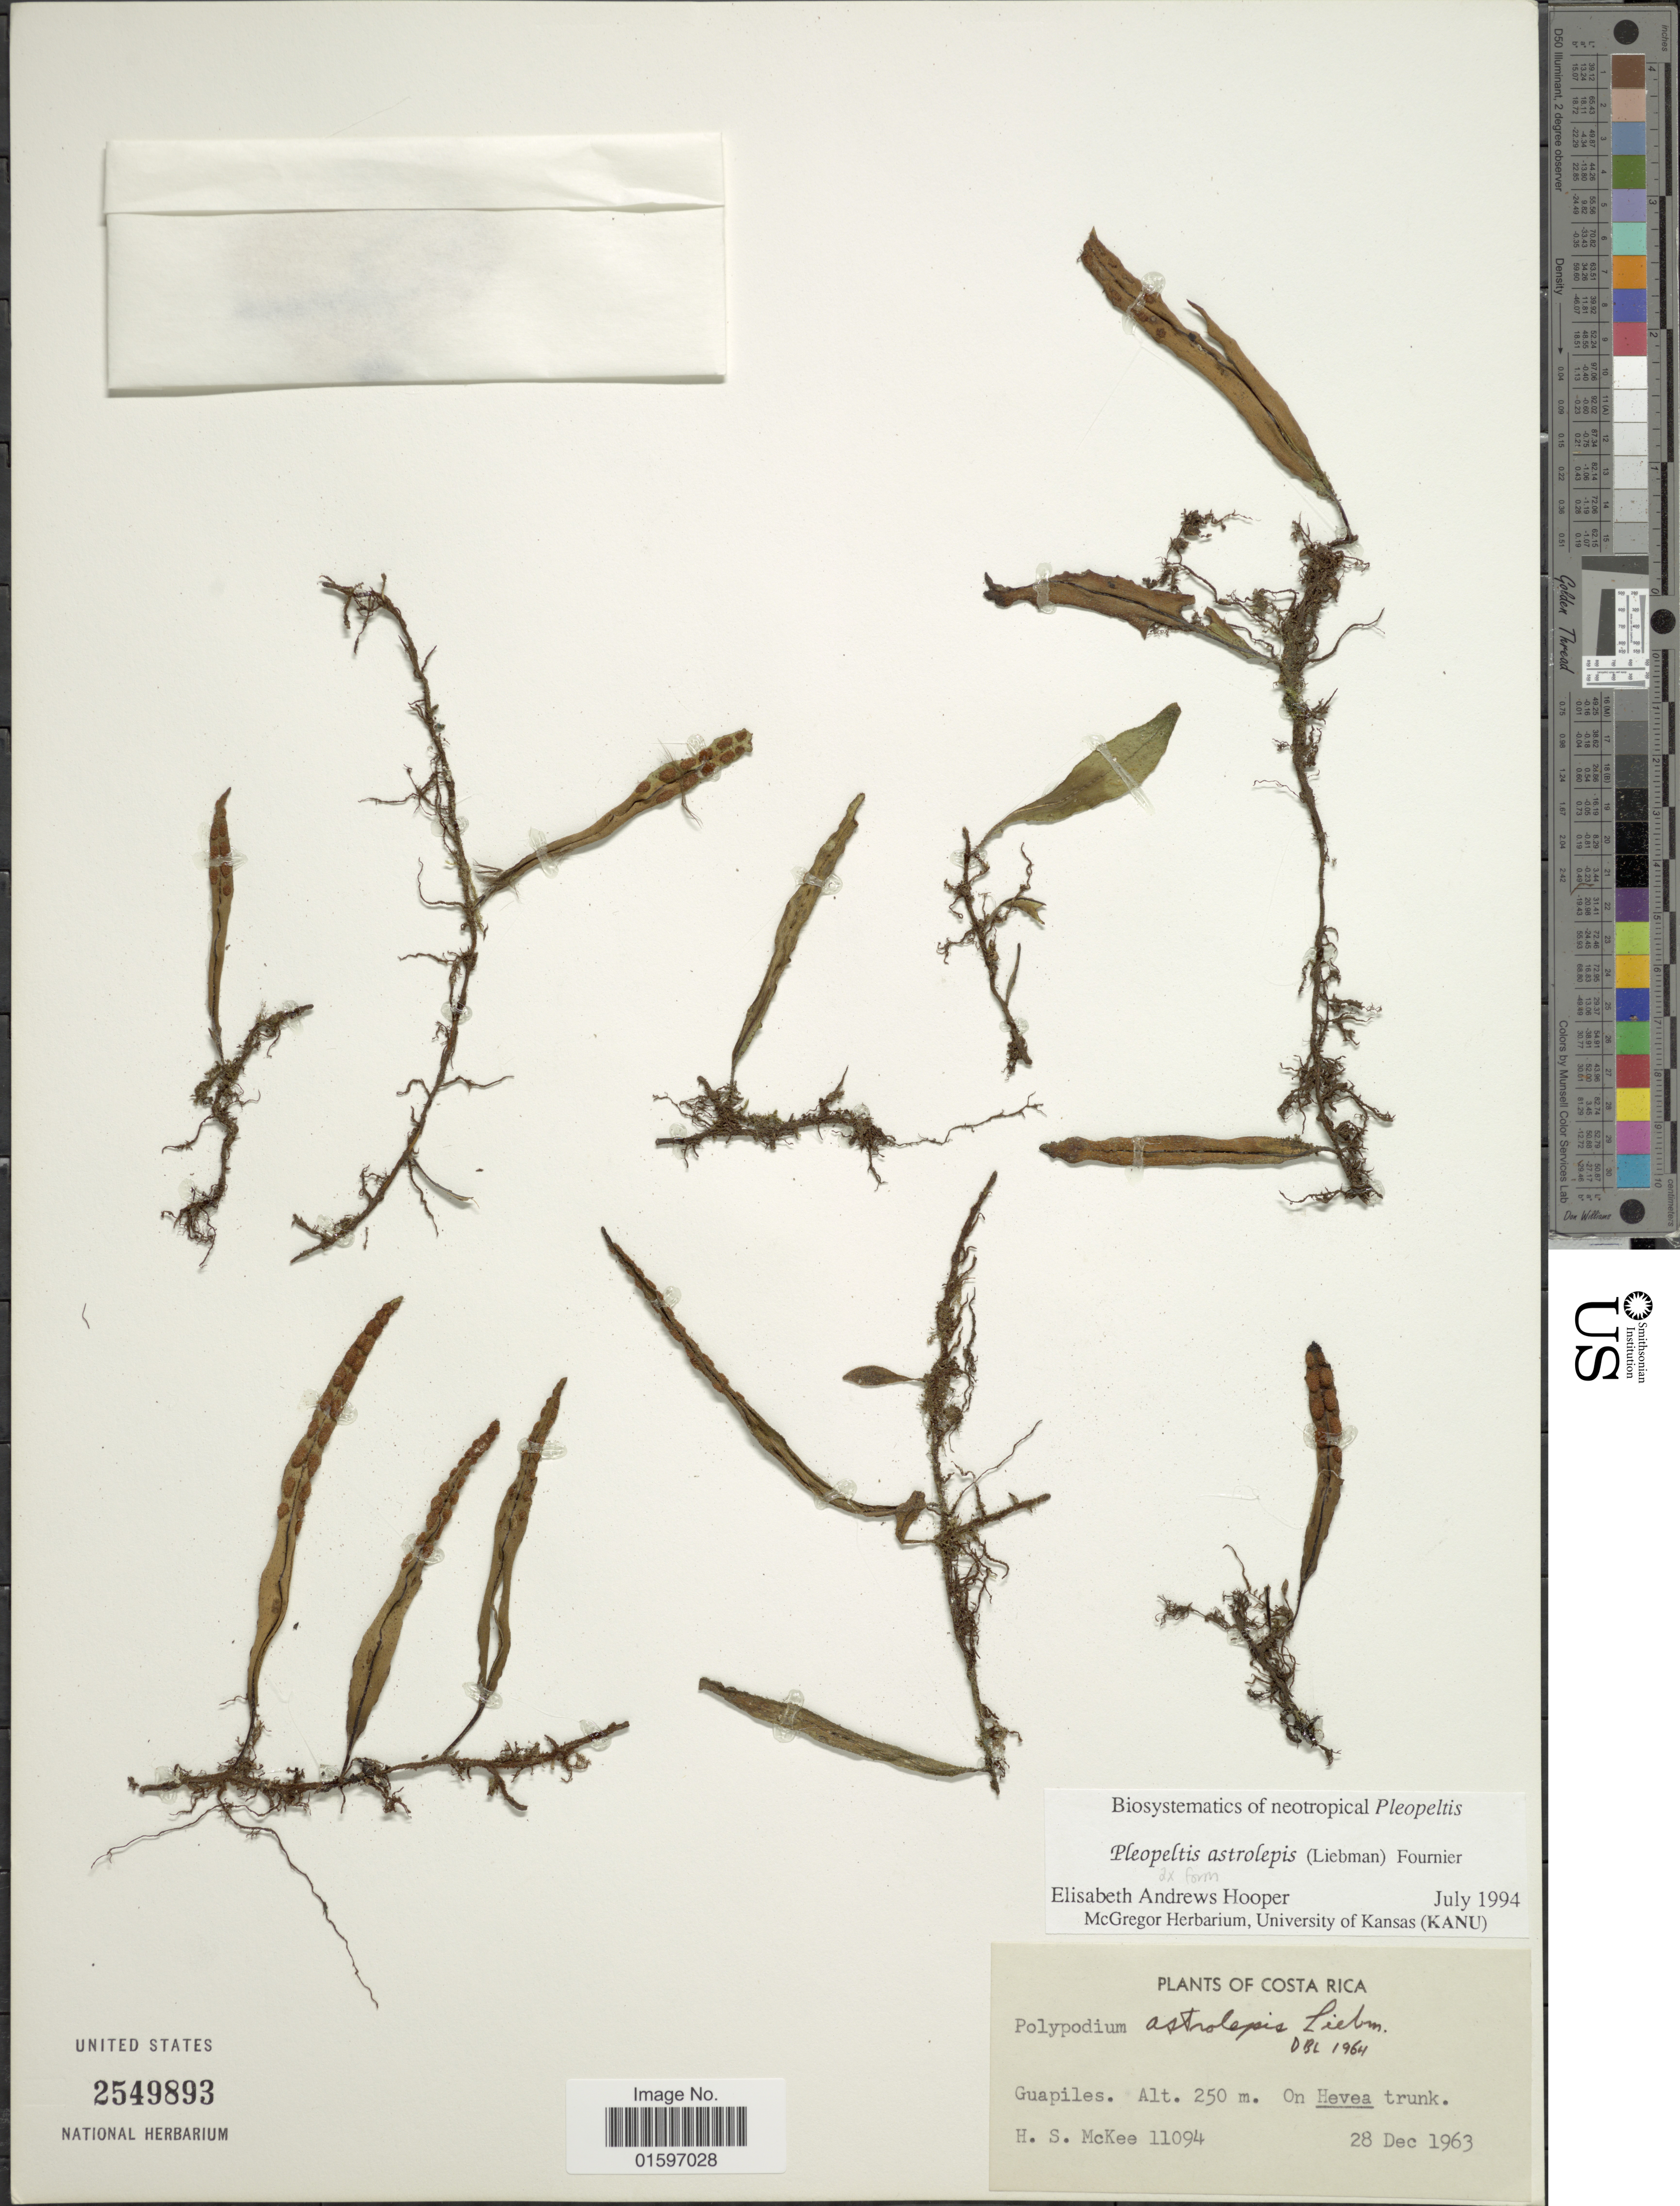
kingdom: Plantae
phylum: Tracheophyta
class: Polypodiopsida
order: Polypodiales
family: Polypodiaceae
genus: Pleopeltis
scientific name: Pleopeltis astrolepis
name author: (Liebm.) E. Fourn.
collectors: H. S. McKee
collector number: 11094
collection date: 1963-12-28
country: Costa Rica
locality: Guapiles. On Hevea trunk.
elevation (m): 250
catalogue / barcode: US 2549893